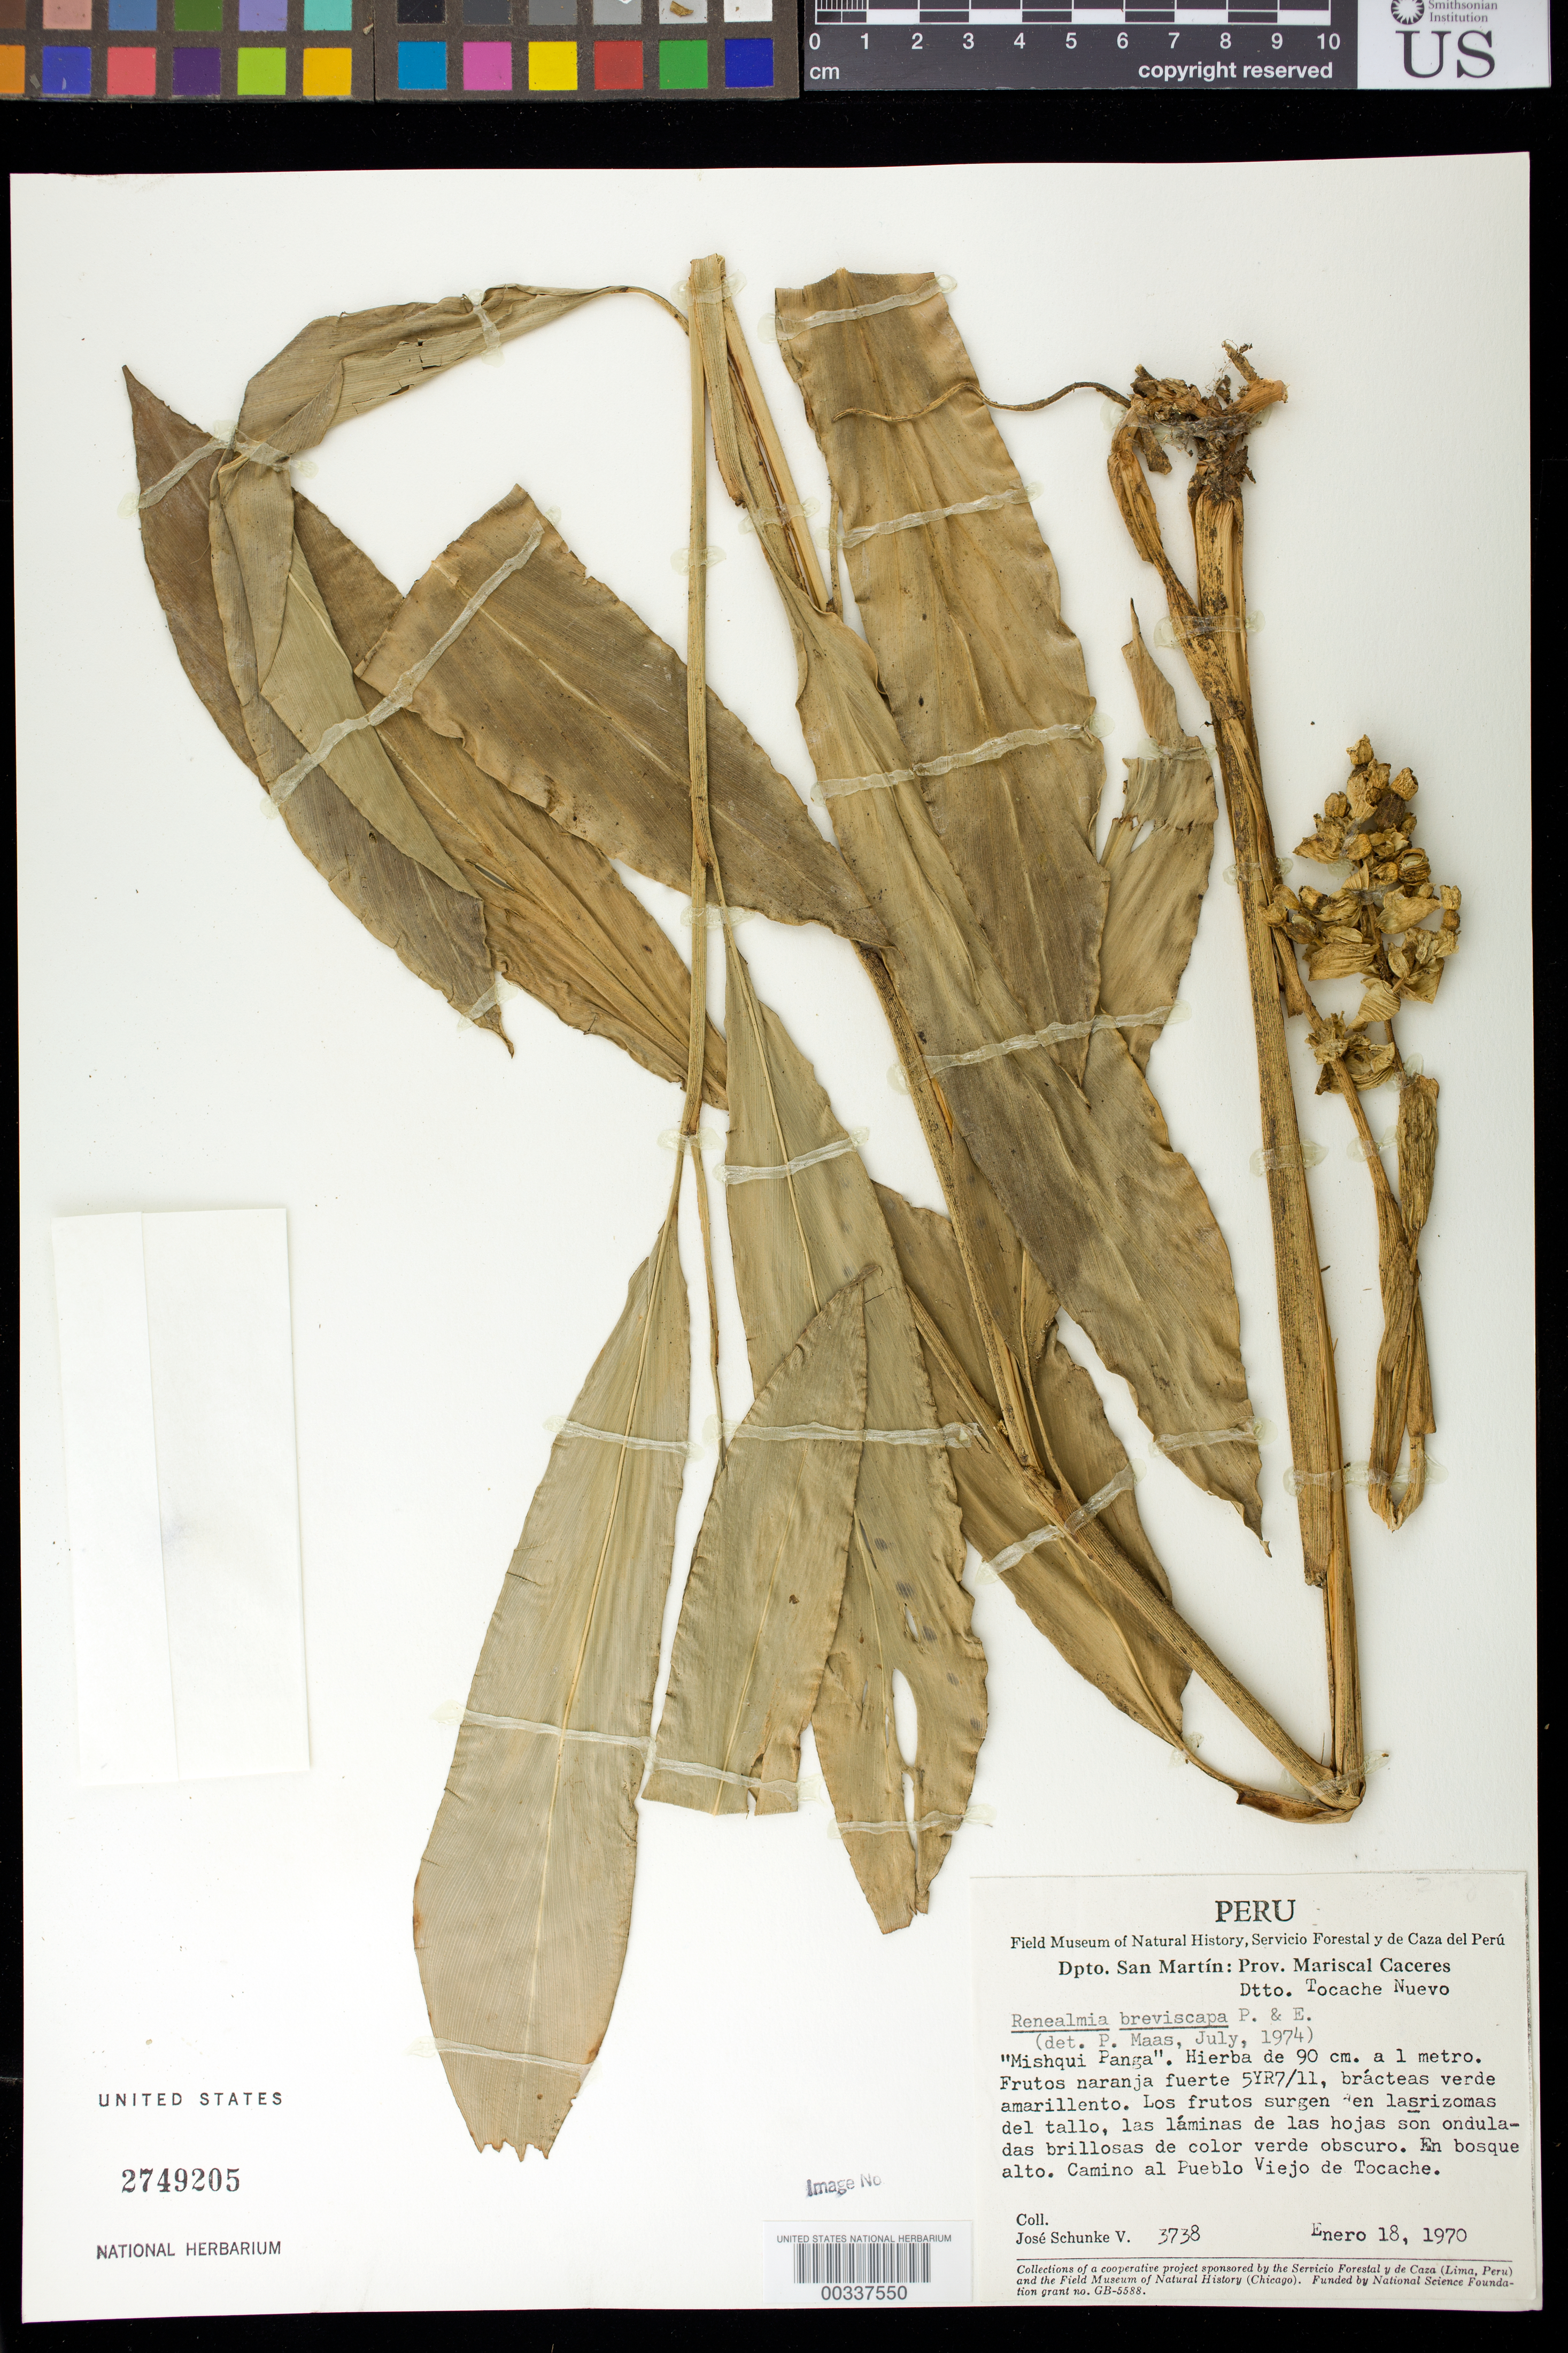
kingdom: Plantae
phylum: Tracheophyta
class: Liliopsida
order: Zingiberales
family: Zingiberaceae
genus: Renealmia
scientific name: Renealmia breviscapa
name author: Poepp. & Endl.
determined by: Maas, Paul J. M.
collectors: J. Schunke Vigo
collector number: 3738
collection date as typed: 18 Jan 1970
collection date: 1970-01-18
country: Peru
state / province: San Martín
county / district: Mariscal Cáceres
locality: Dtto tocache nuevo, camino al pueblo viejo de tocache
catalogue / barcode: US 2749205